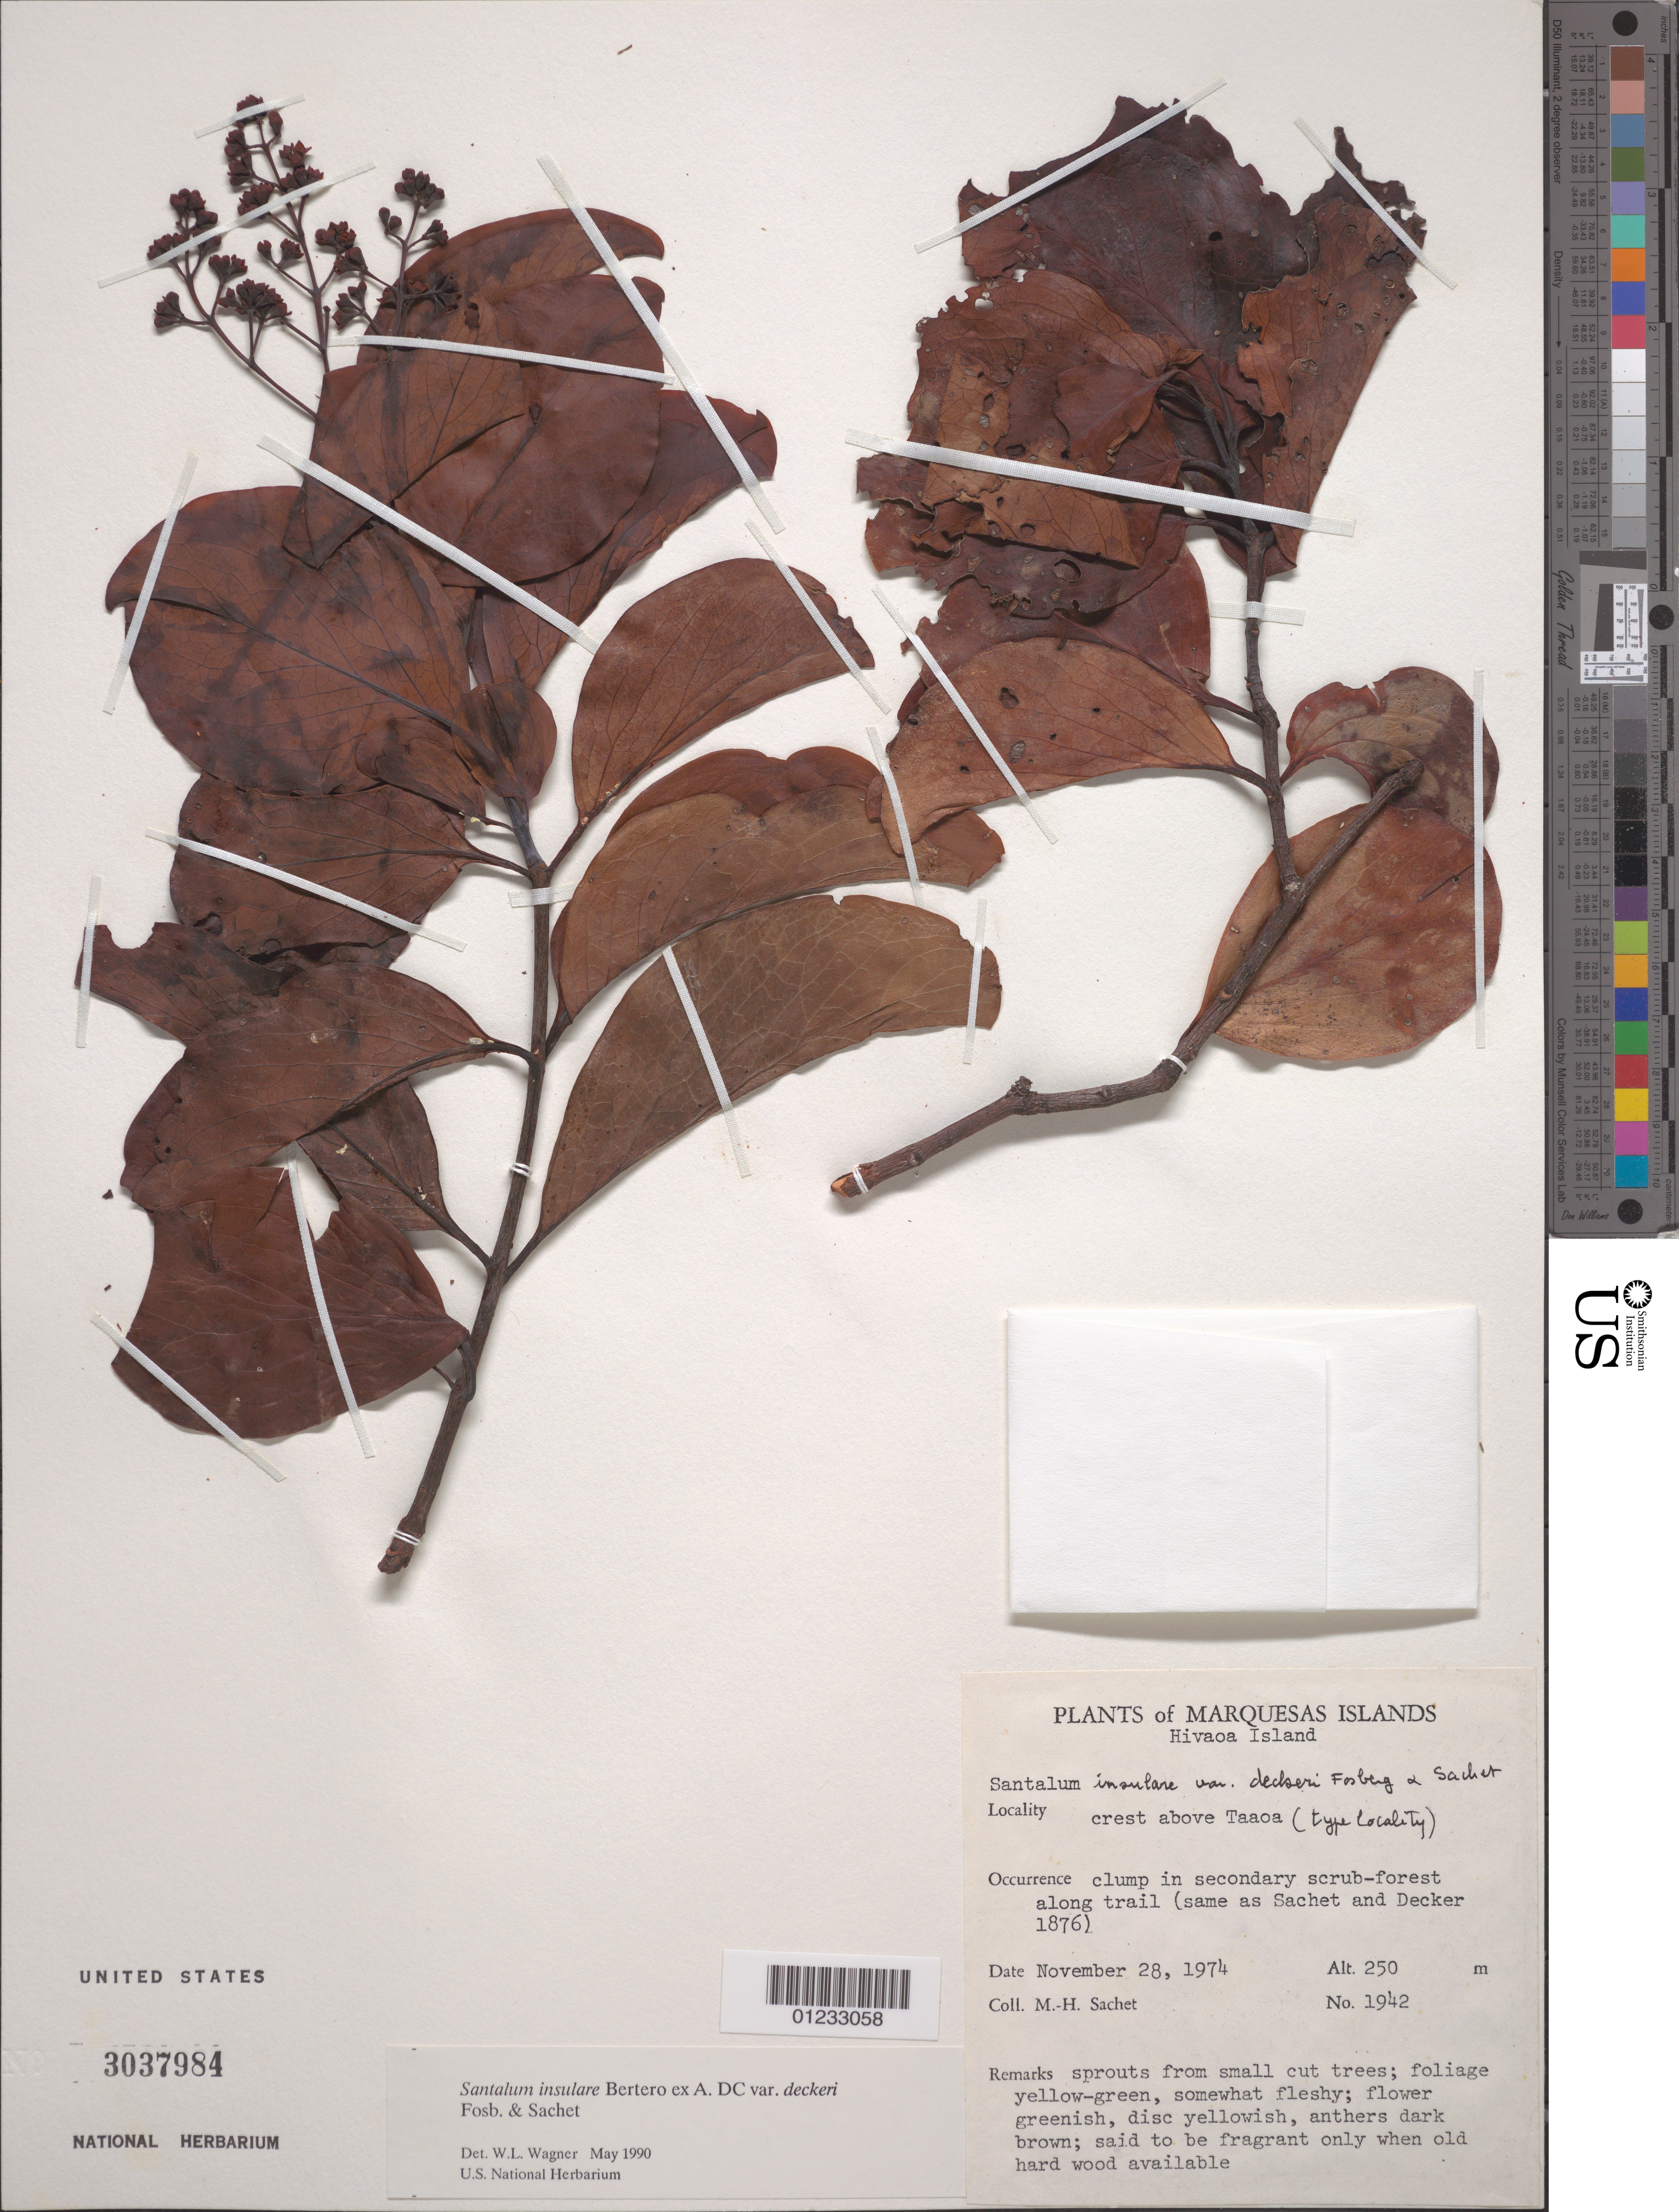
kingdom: Plantae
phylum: Tracheophyta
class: Magnoliopsida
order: Santalales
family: Santalaceae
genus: Santalum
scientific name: Santalum insulare var. marchionense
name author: (Skottsb.) Skottsb.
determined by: Wagner, W. L., (BOT), Smithsonian Institution - National Museum of Natural History (UNITED STATES)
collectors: M.-H. Sachet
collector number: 1942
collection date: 1974-11-28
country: French Polynesia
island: Hiva Oa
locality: crest above Taaoa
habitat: Clump in secondary scrub-forest along trail.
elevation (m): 250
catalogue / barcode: US 3037984